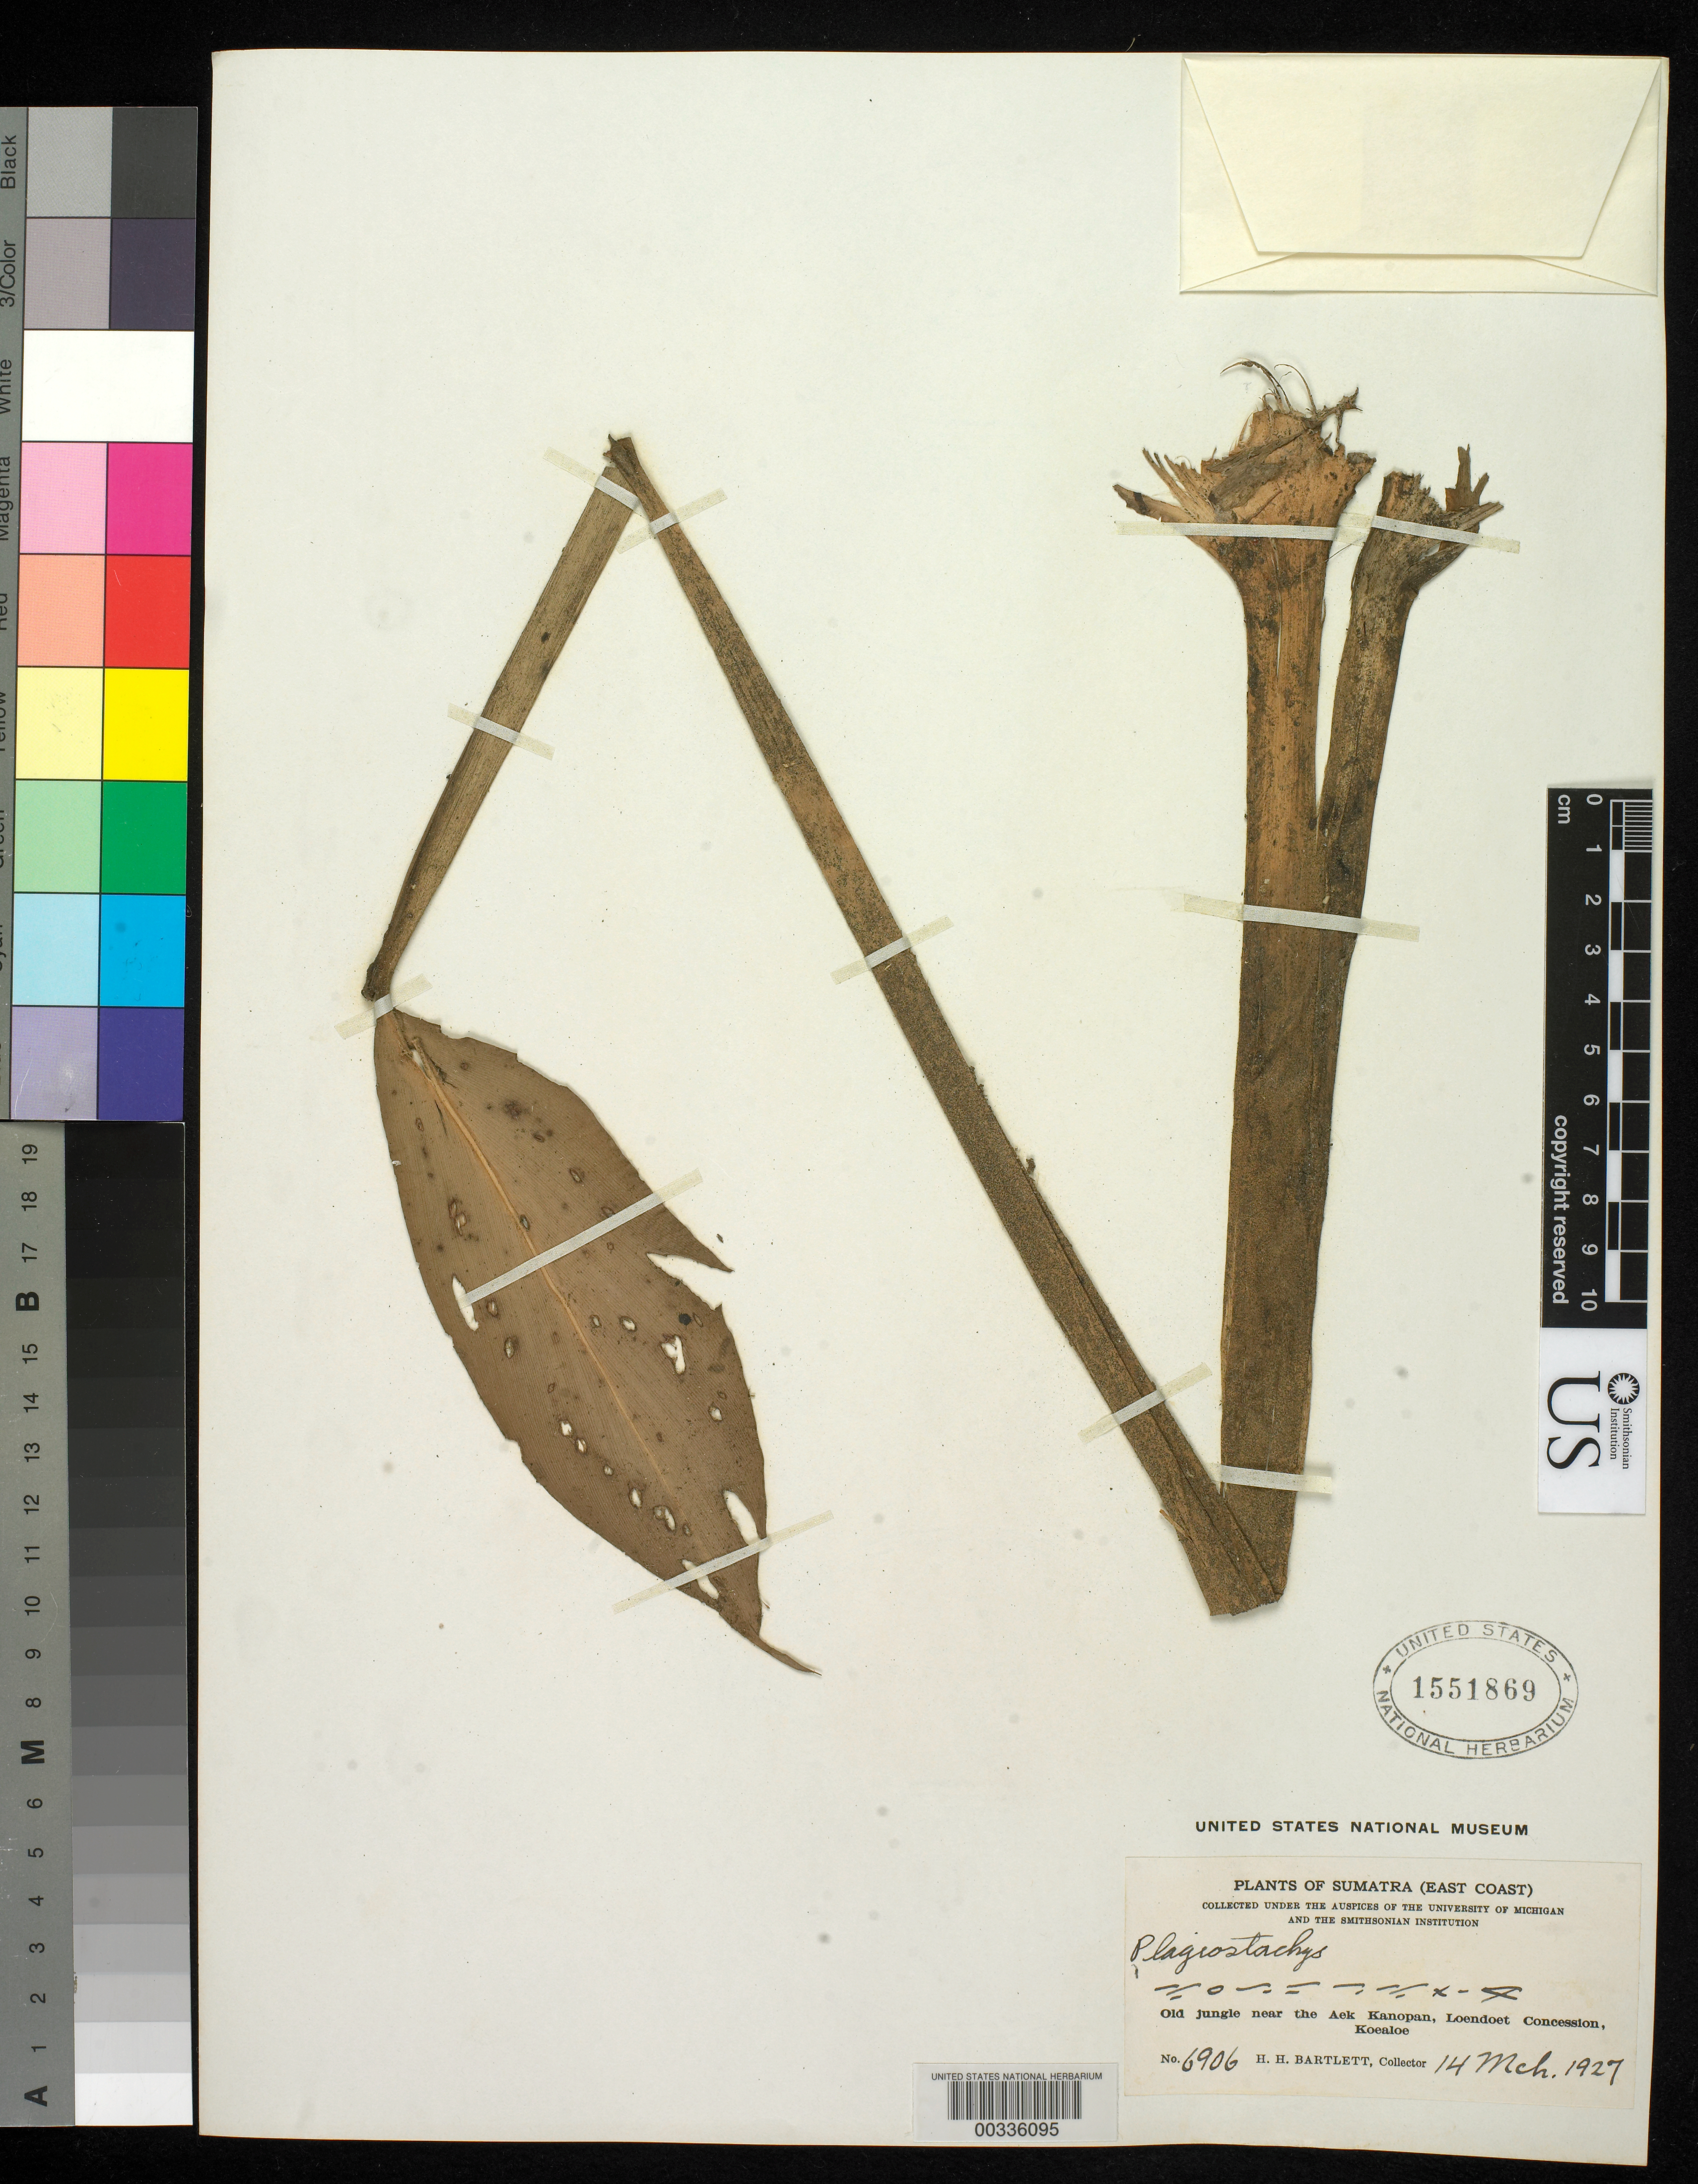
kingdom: Plantae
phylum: Tracheophyta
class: Liliopsida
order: Zingiberales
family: Zingiberaceae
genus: Plagiostachys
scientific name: Plagiostachys sp.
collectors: H. H. Bartlett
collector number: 6906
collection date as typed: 14 Mar 1927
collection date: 1927-03-14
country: Indonesia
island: Sumatra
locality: East coast, old jungle near aek kanopan, loendoet concession, koealoe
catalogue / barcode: US 1551869